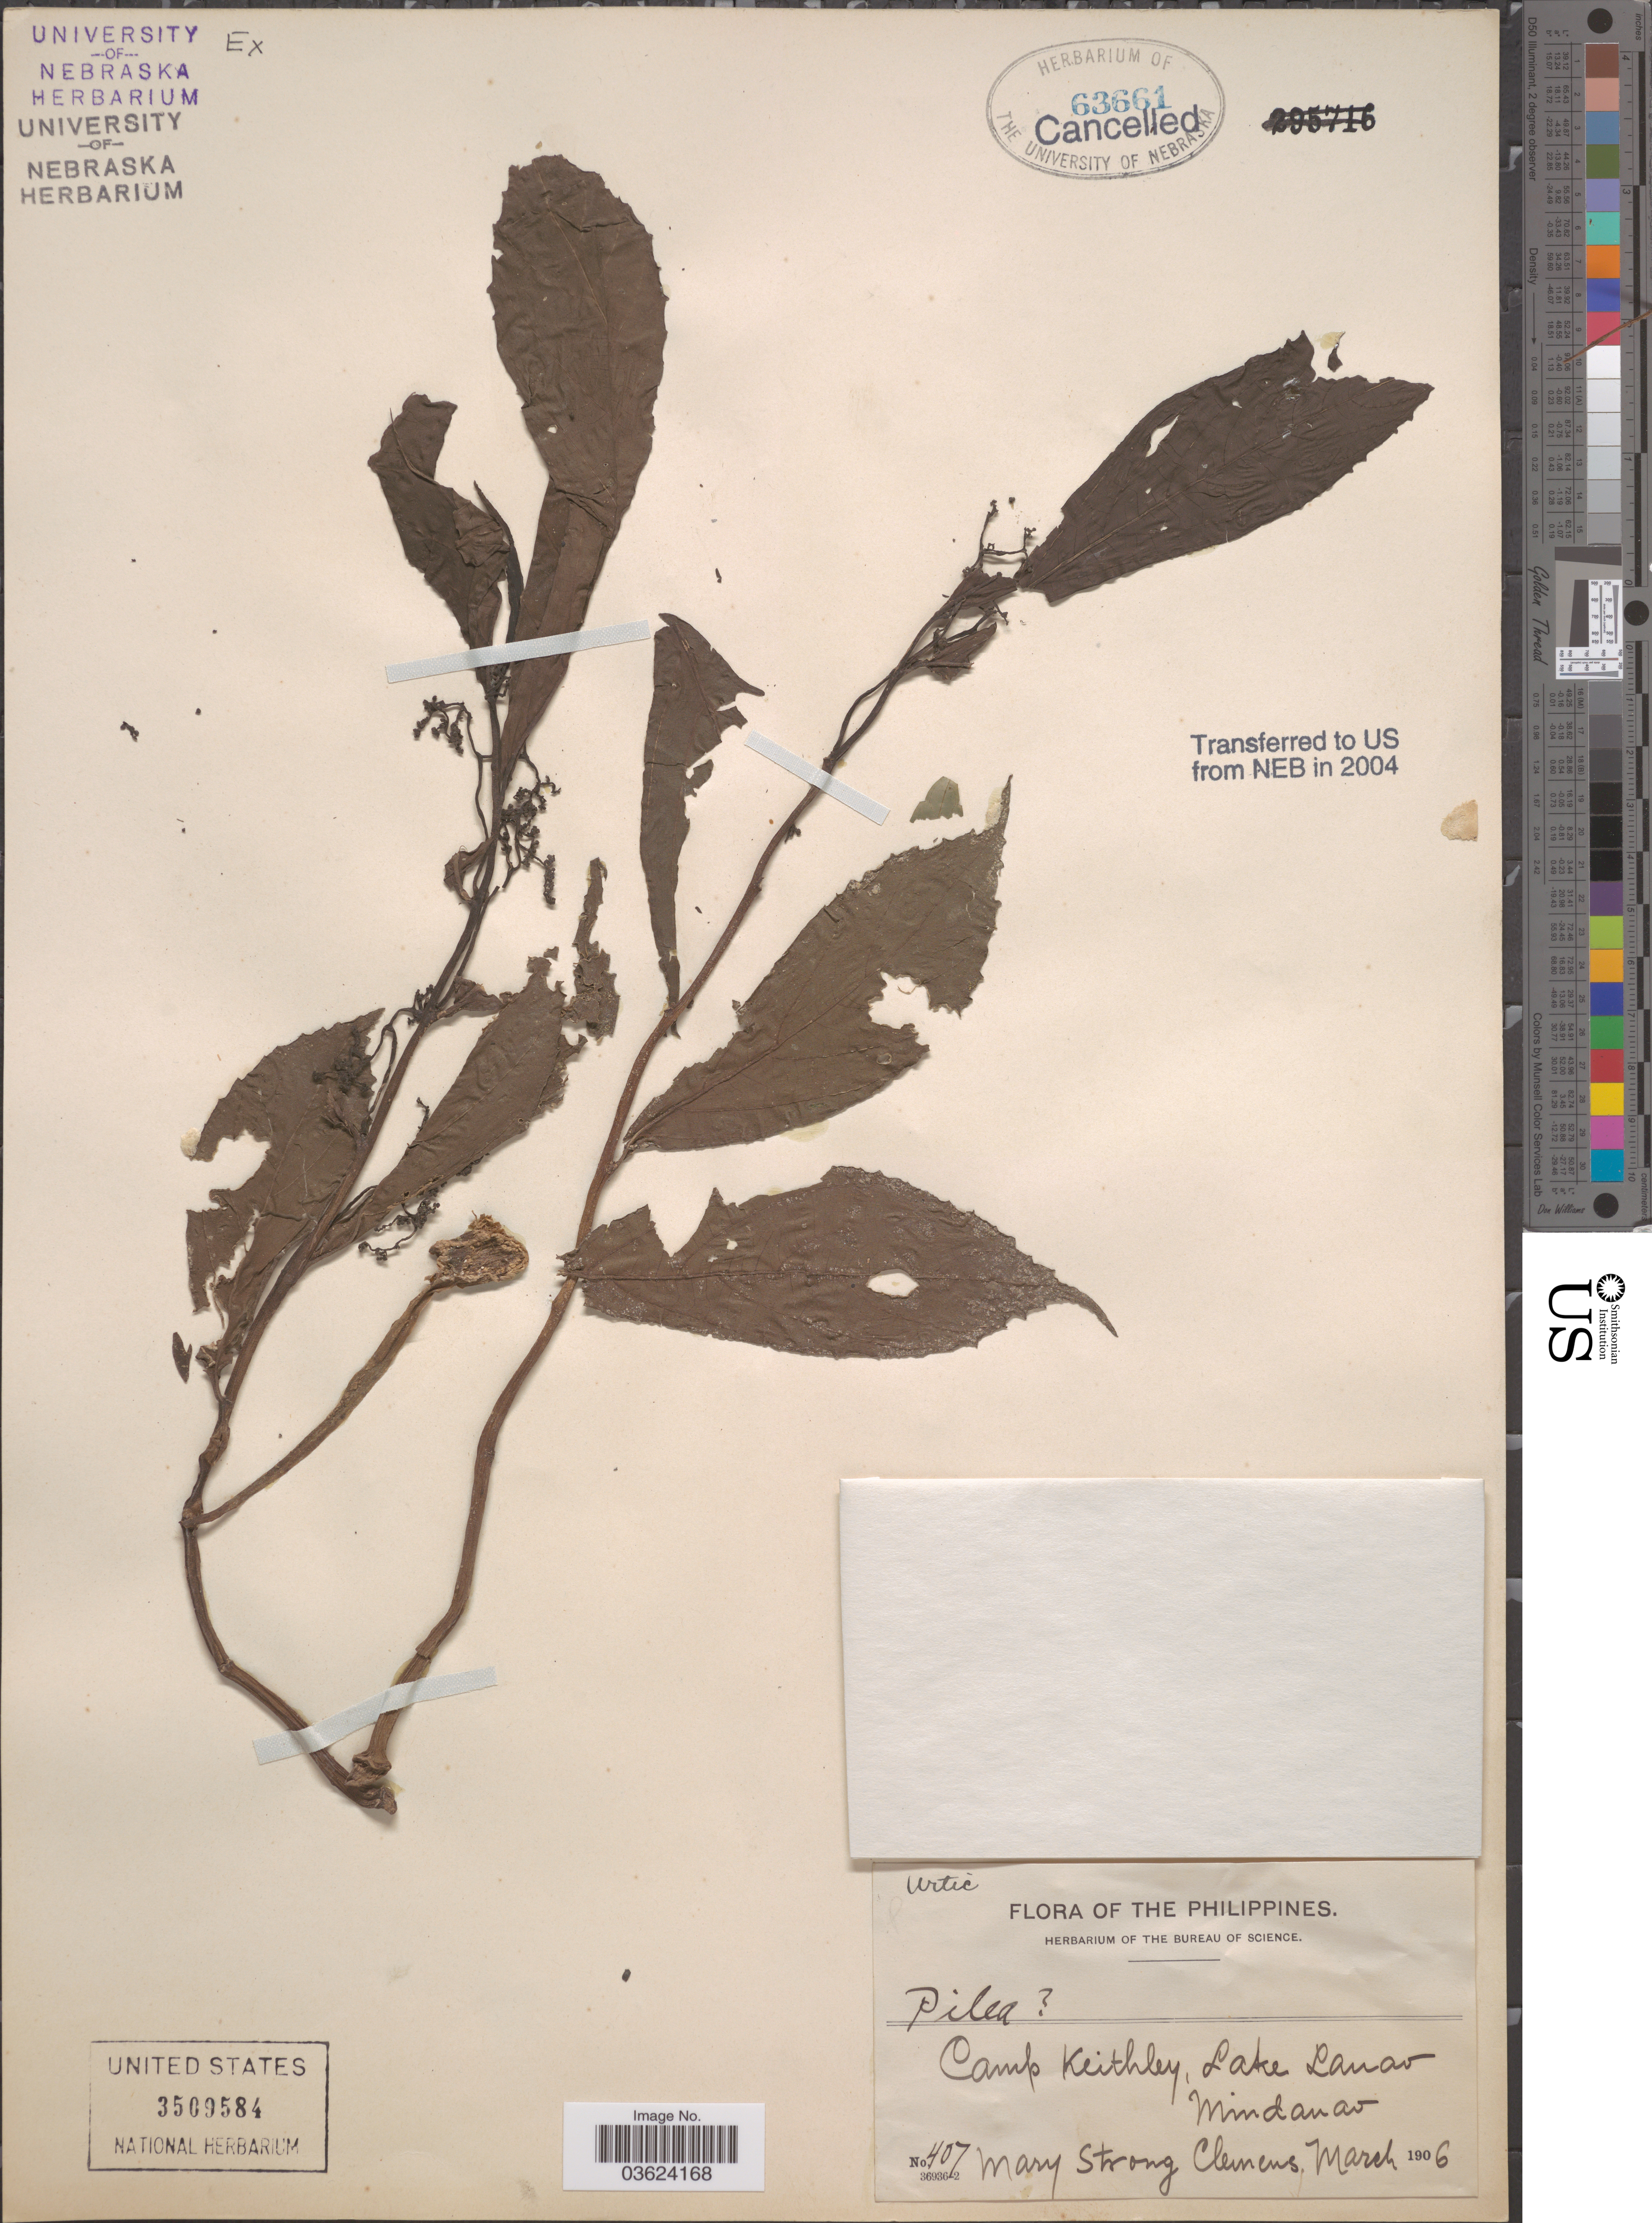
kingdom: Plantae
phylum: Tracheophyta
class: Magnoliopsida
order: Rosales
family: Urticaceae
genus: Pilea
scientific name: Pilea sp.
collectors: M. S. Clemens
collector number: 407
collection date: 1906-03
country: Philippines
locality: Camp Keithley, Lake Lanao. Mindanao.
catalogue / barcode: US 3509584